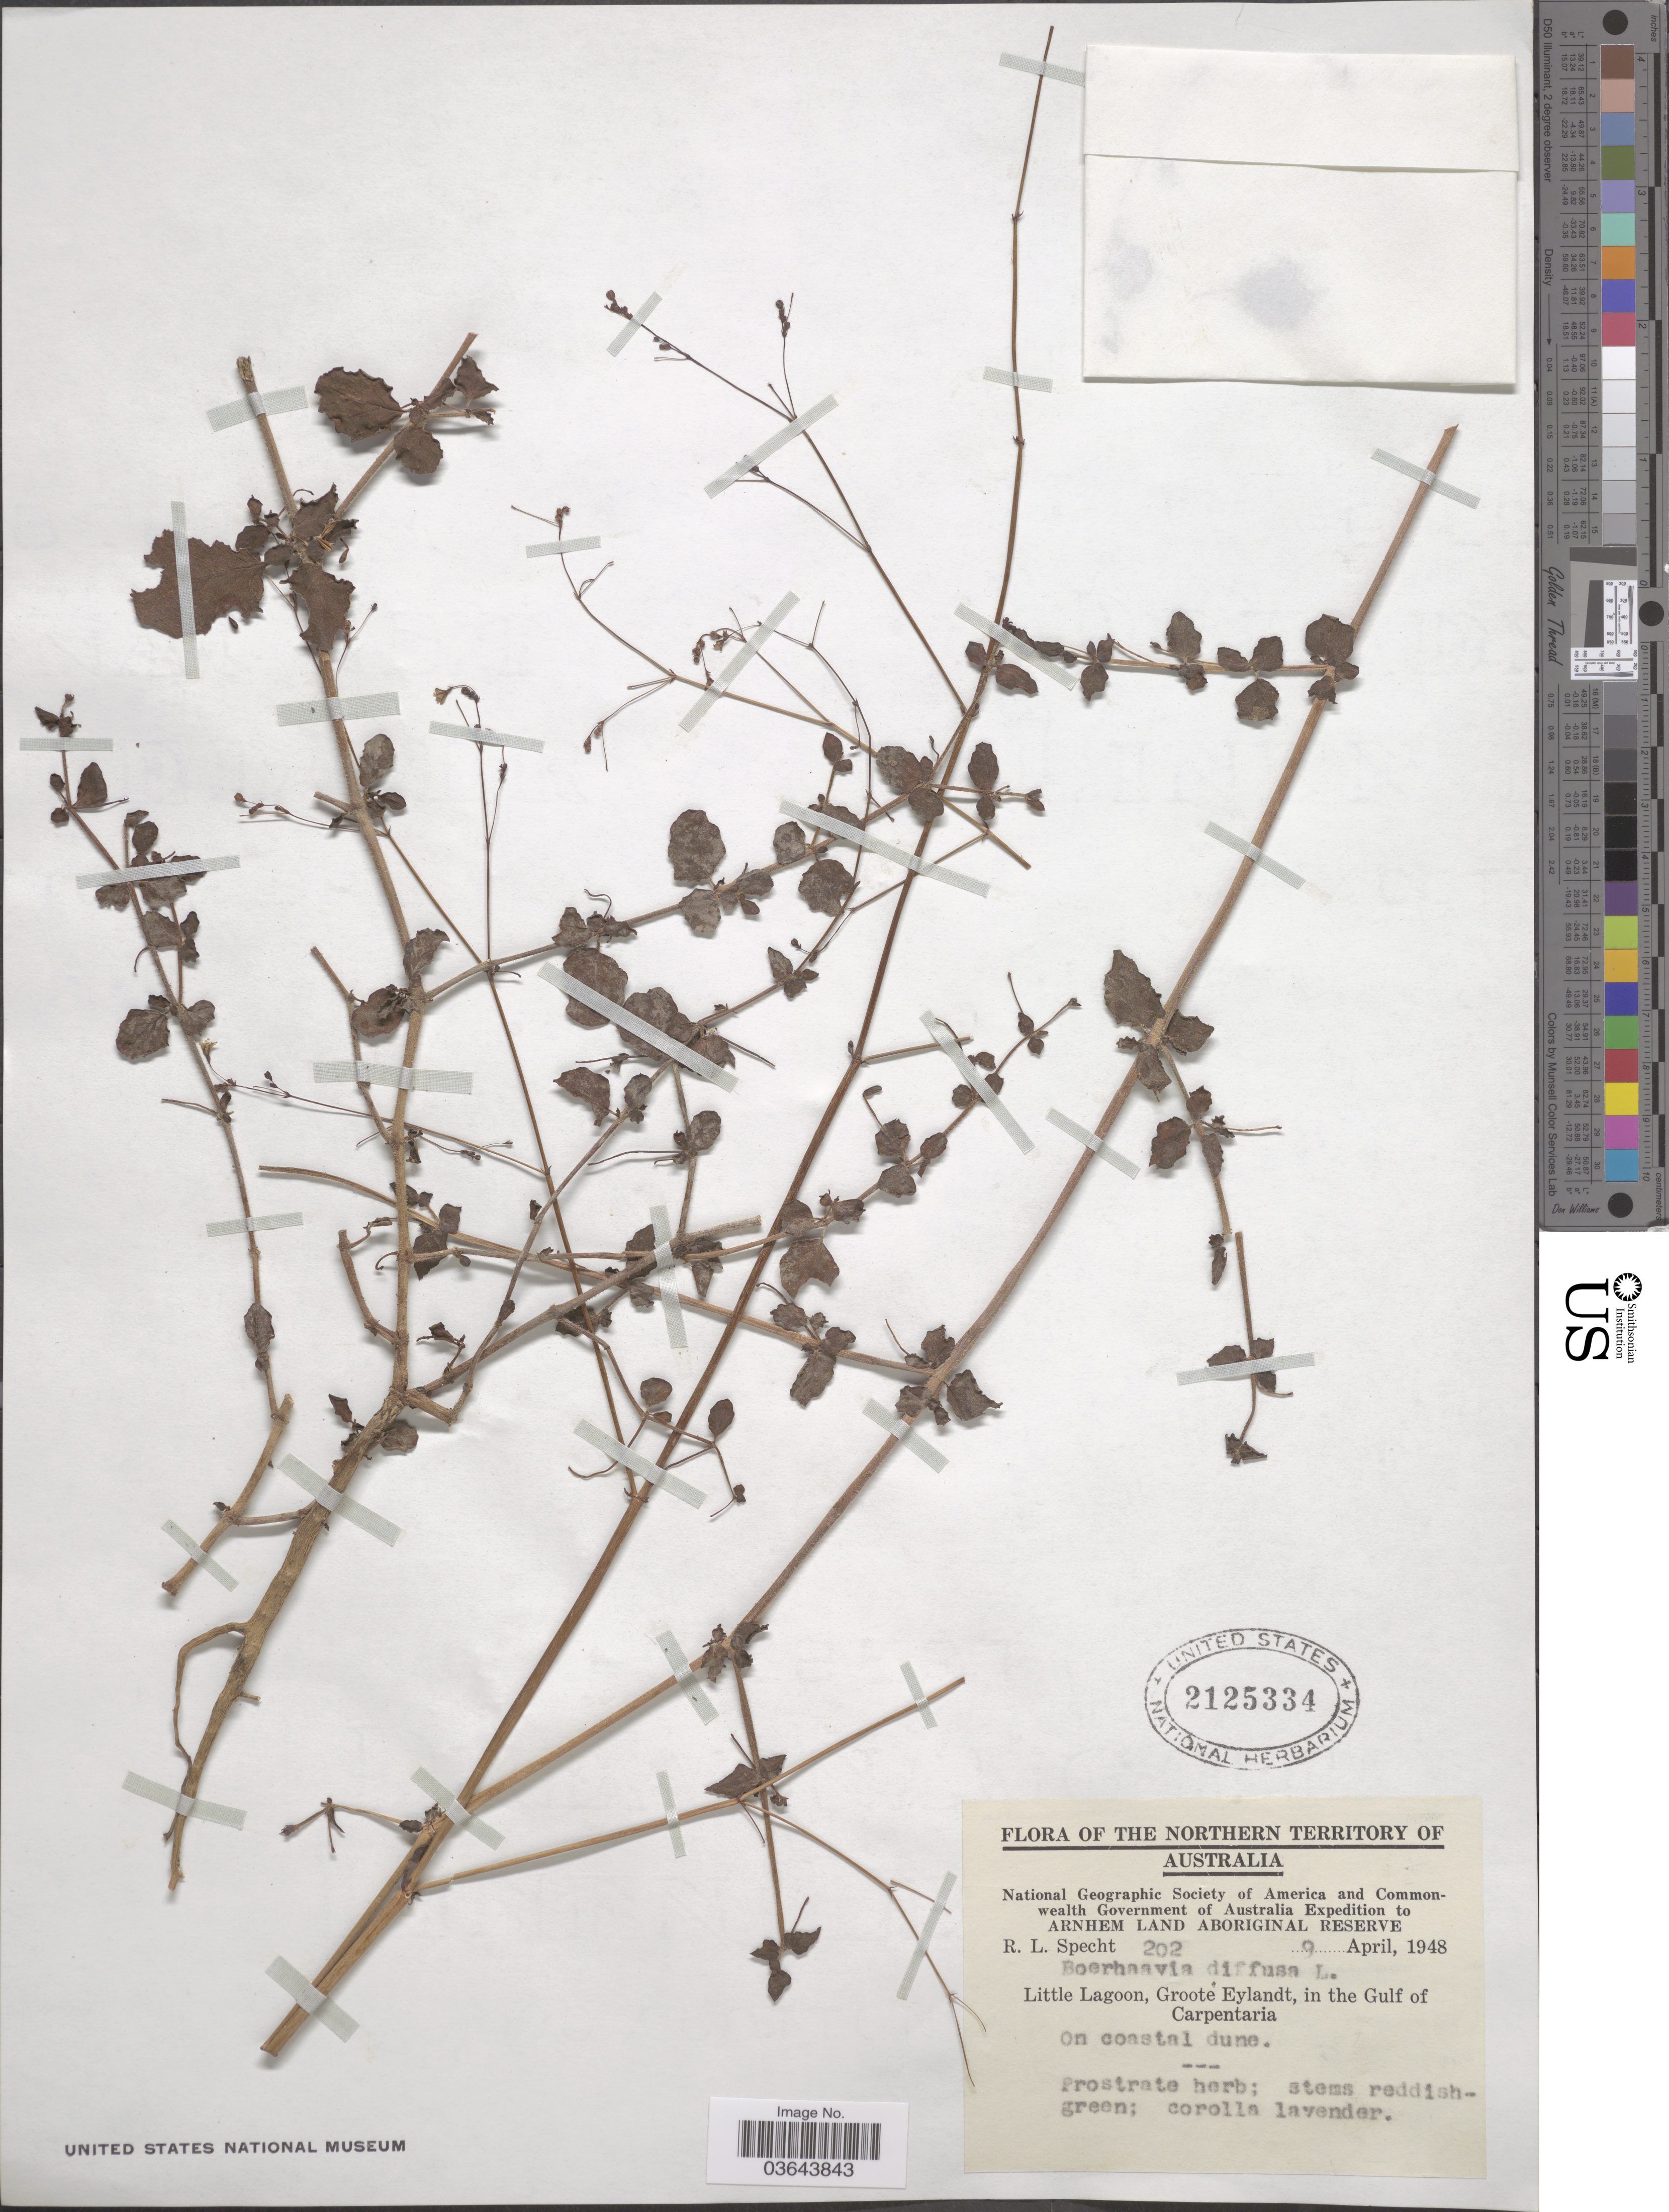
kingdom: Plantae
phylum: Tracheophyta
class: Magnoliopsida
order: Caryophyllales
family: Nyctaginaceae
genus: Boerhavia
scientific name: Boerhavia mutabilis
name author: R. Br.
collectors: R. L. Specht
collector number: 202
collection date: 1948-04-09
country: Australia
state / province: Northern Territory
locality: Arnhem Land Aboriginal Reserve. Little Lagoon, Groote Eylandt, in the Gulf of Carpentaria.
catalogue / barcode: US 2125334